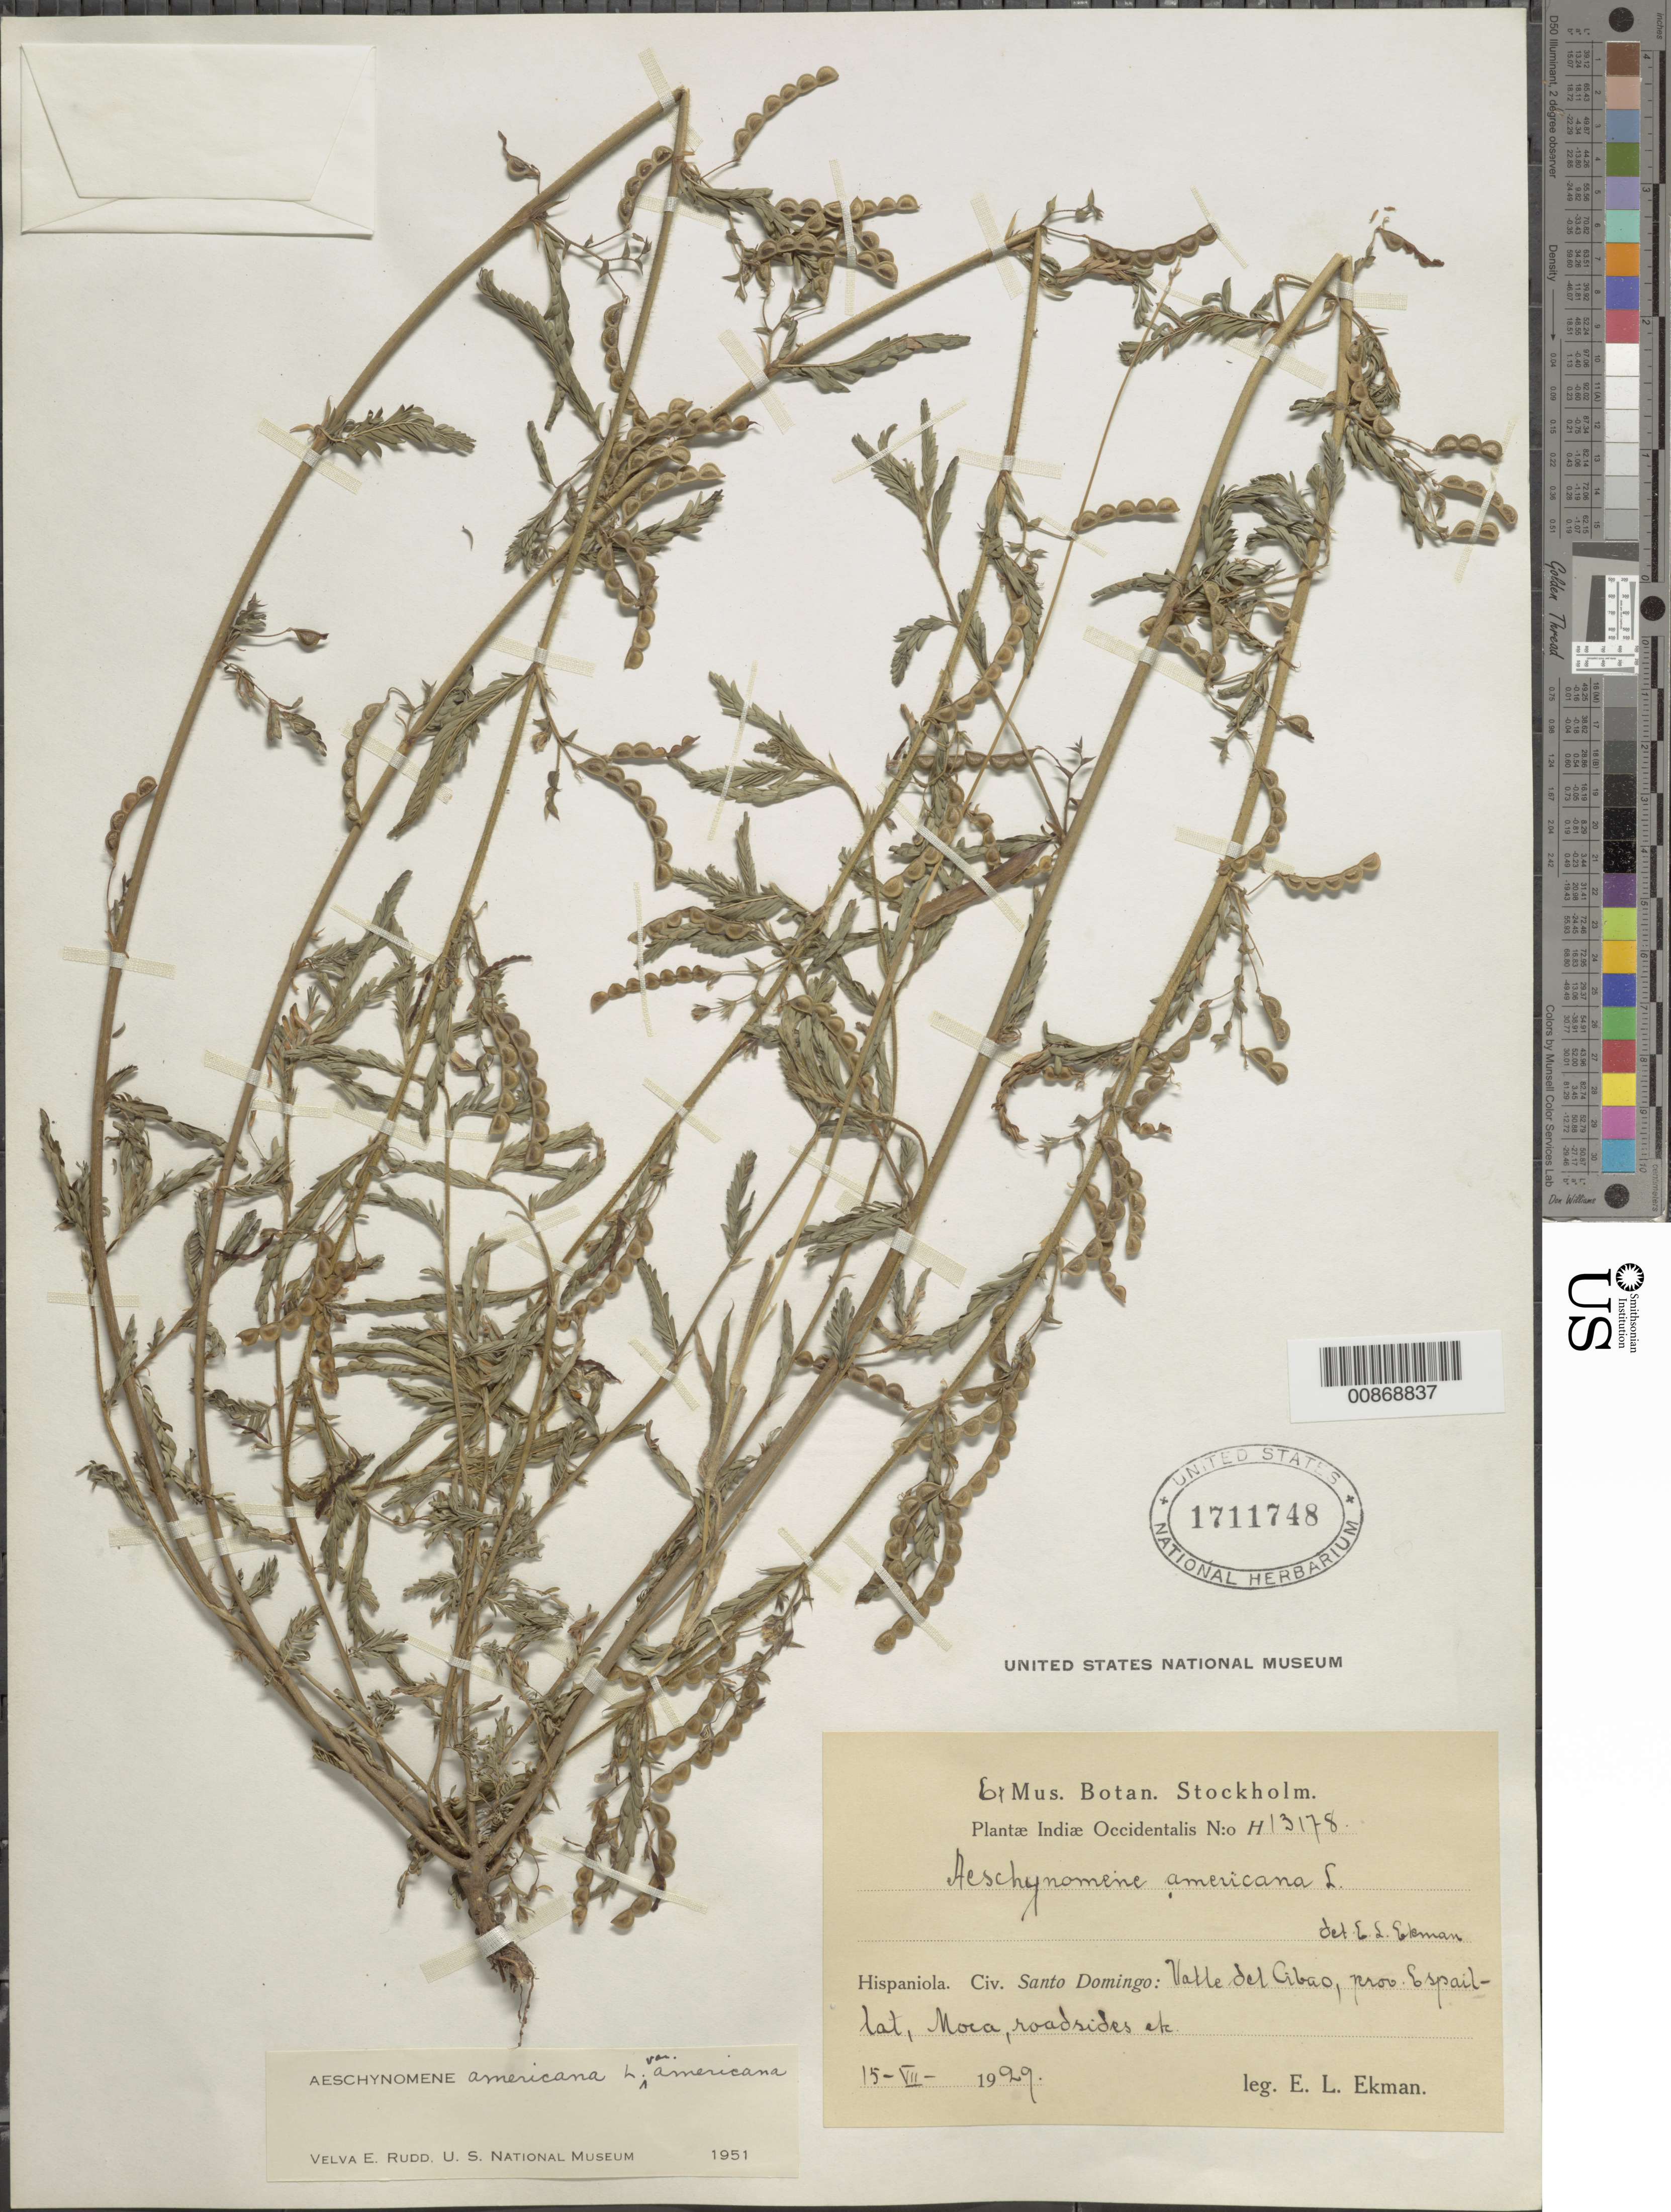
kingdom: Plantae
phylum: Tracheophyta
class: Magnoliopsida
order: Fabales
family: Fabaceae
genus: Aeschynomene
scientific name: Aeschynomene americana var. americana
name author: L.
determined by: Rudd, V. E.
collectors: E. L. Ekman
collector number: H 13178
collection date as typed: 15 Jul 1929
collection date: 1929-07-15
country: Dominican Republic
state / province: Espaillat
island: Hispaniola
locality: Valle del Cibao, Moca.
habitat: Roadsides, etc.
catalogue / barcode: US 1711748